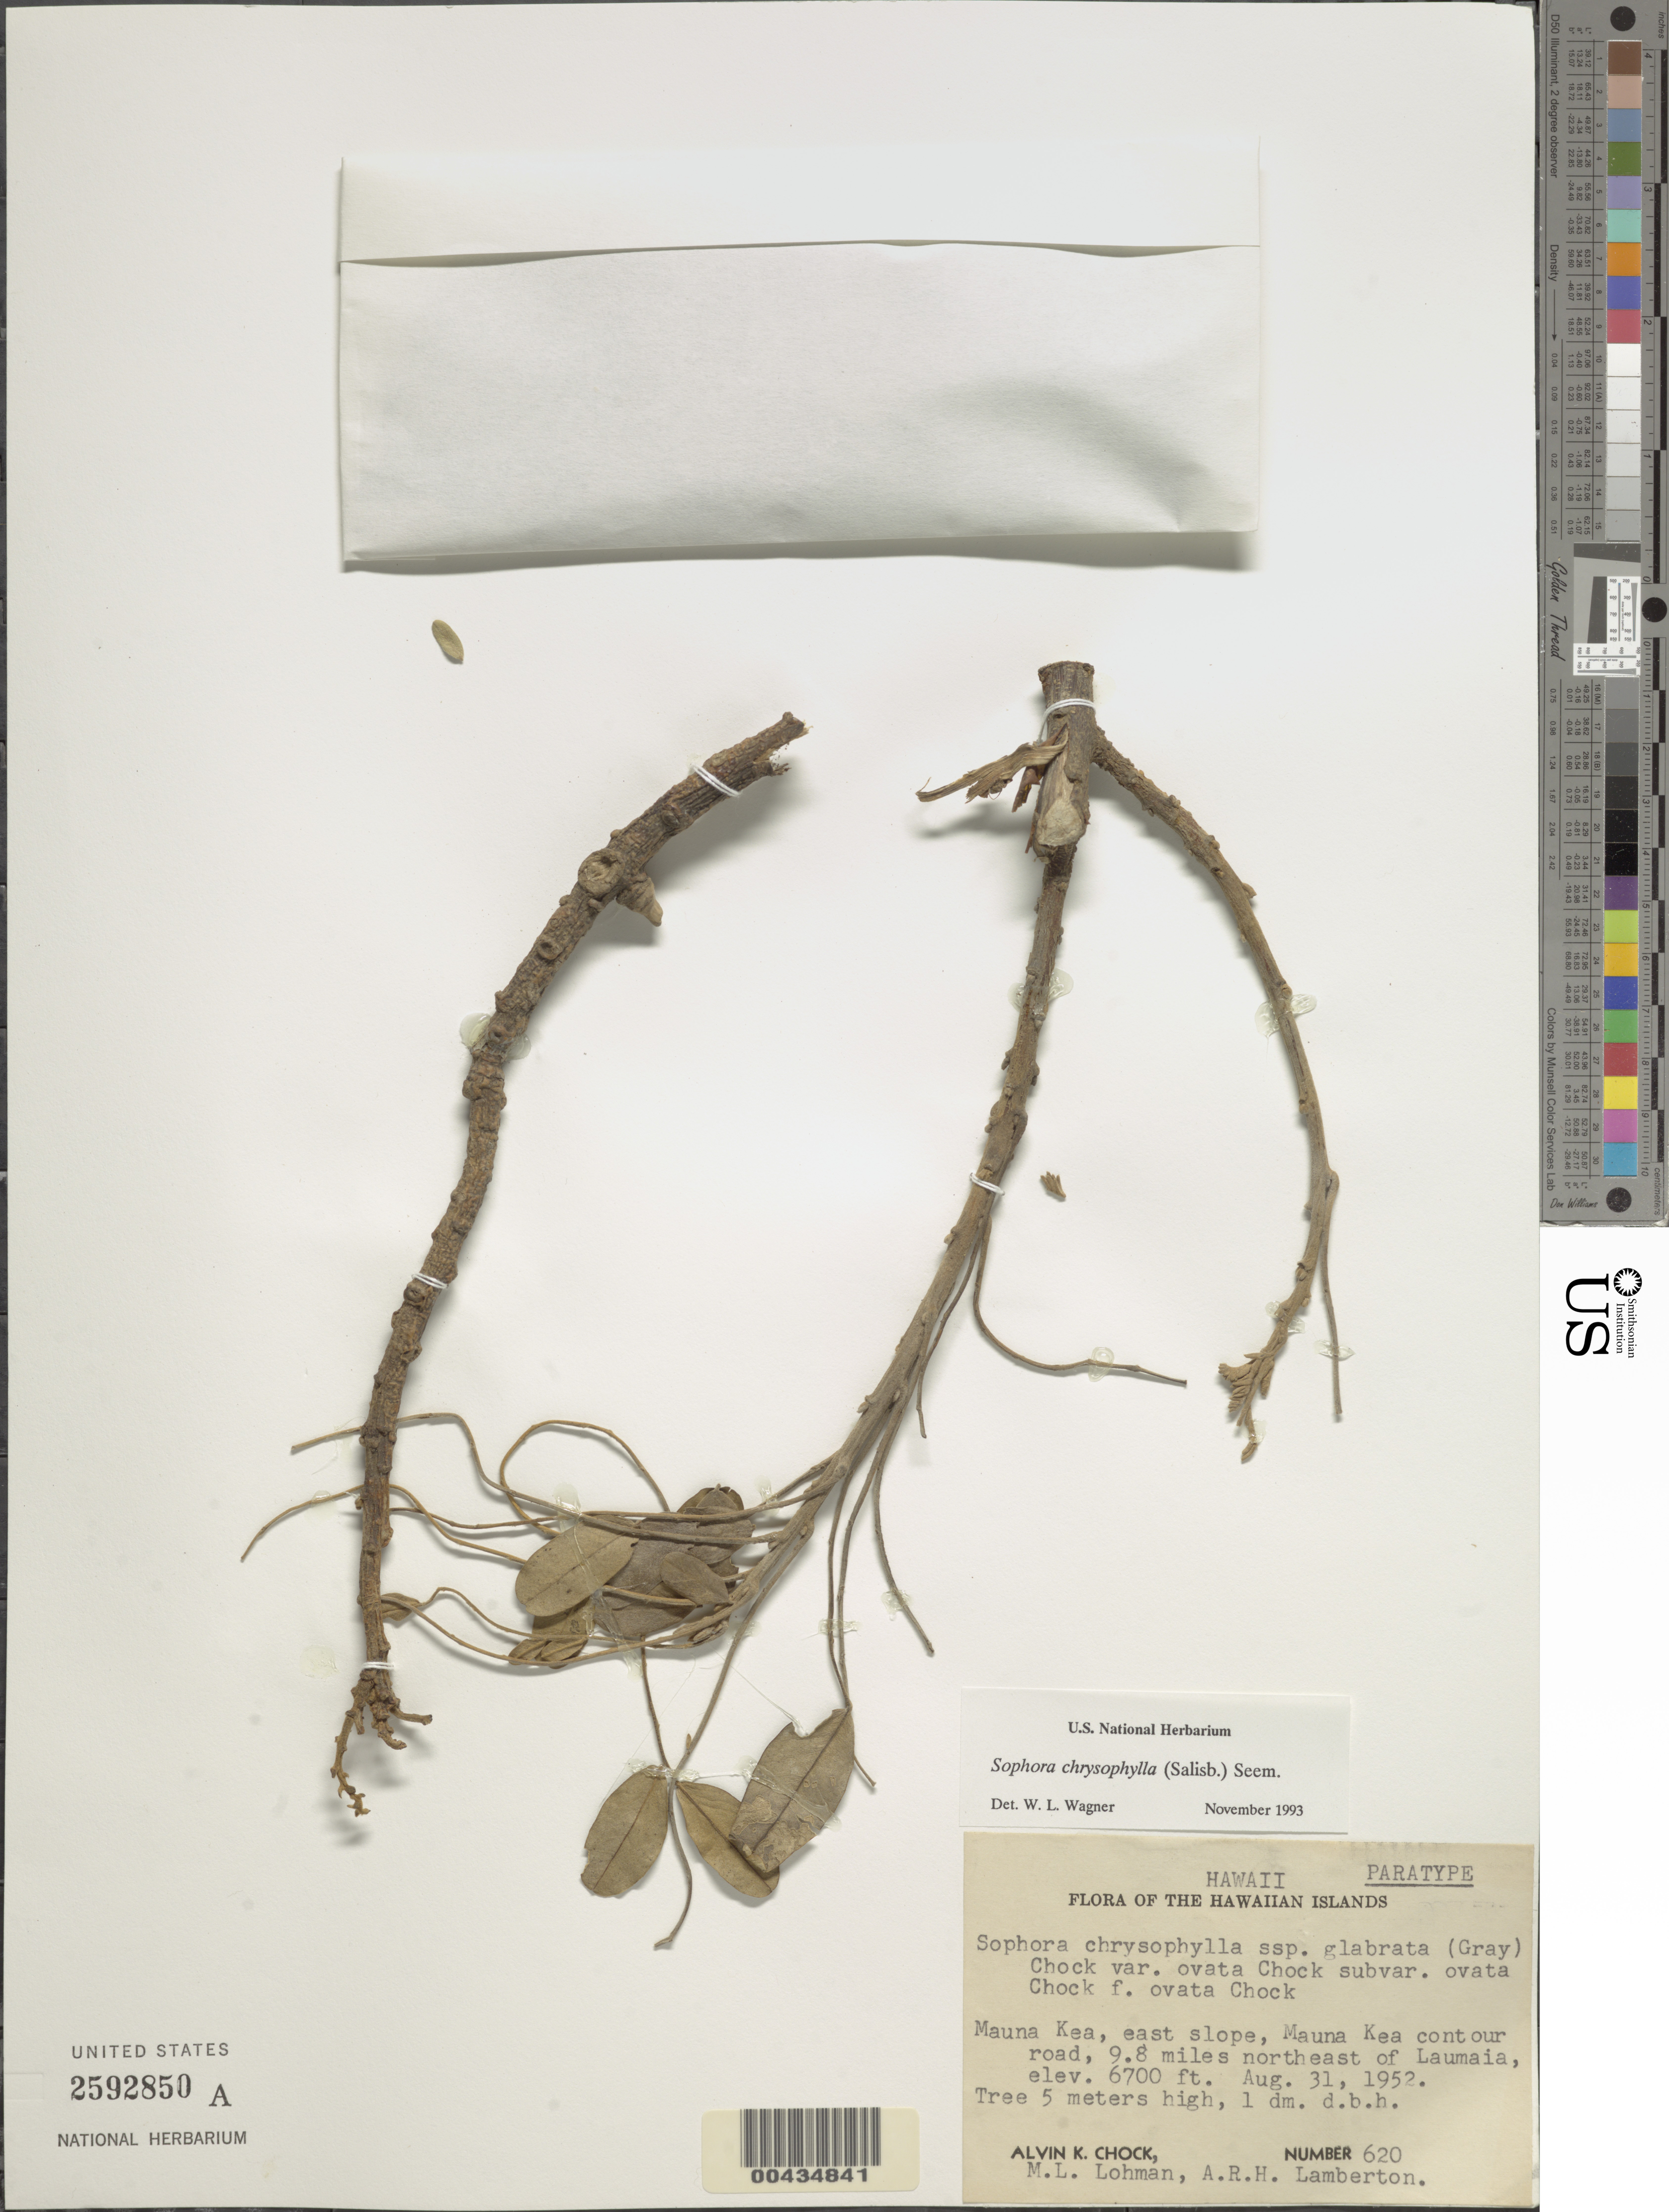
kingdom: Plantae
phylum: Tracheophyta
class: Magnoliopsida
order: Fabales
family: Fabaceae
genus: Sophora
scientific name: Sophora chrysophylla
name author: (Salisb.) Seem.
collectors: A. Chock, M. Lohman & A. Lamberton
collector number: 620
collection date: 1952-08-31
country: United States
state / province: Hawaii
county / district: Hawaii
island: Hawaii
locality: Mauna Kea, east slope, Mauna Kea countour road, 9.8 miles northeast of Laumaia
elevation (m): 2042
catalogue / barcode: US 2592850A